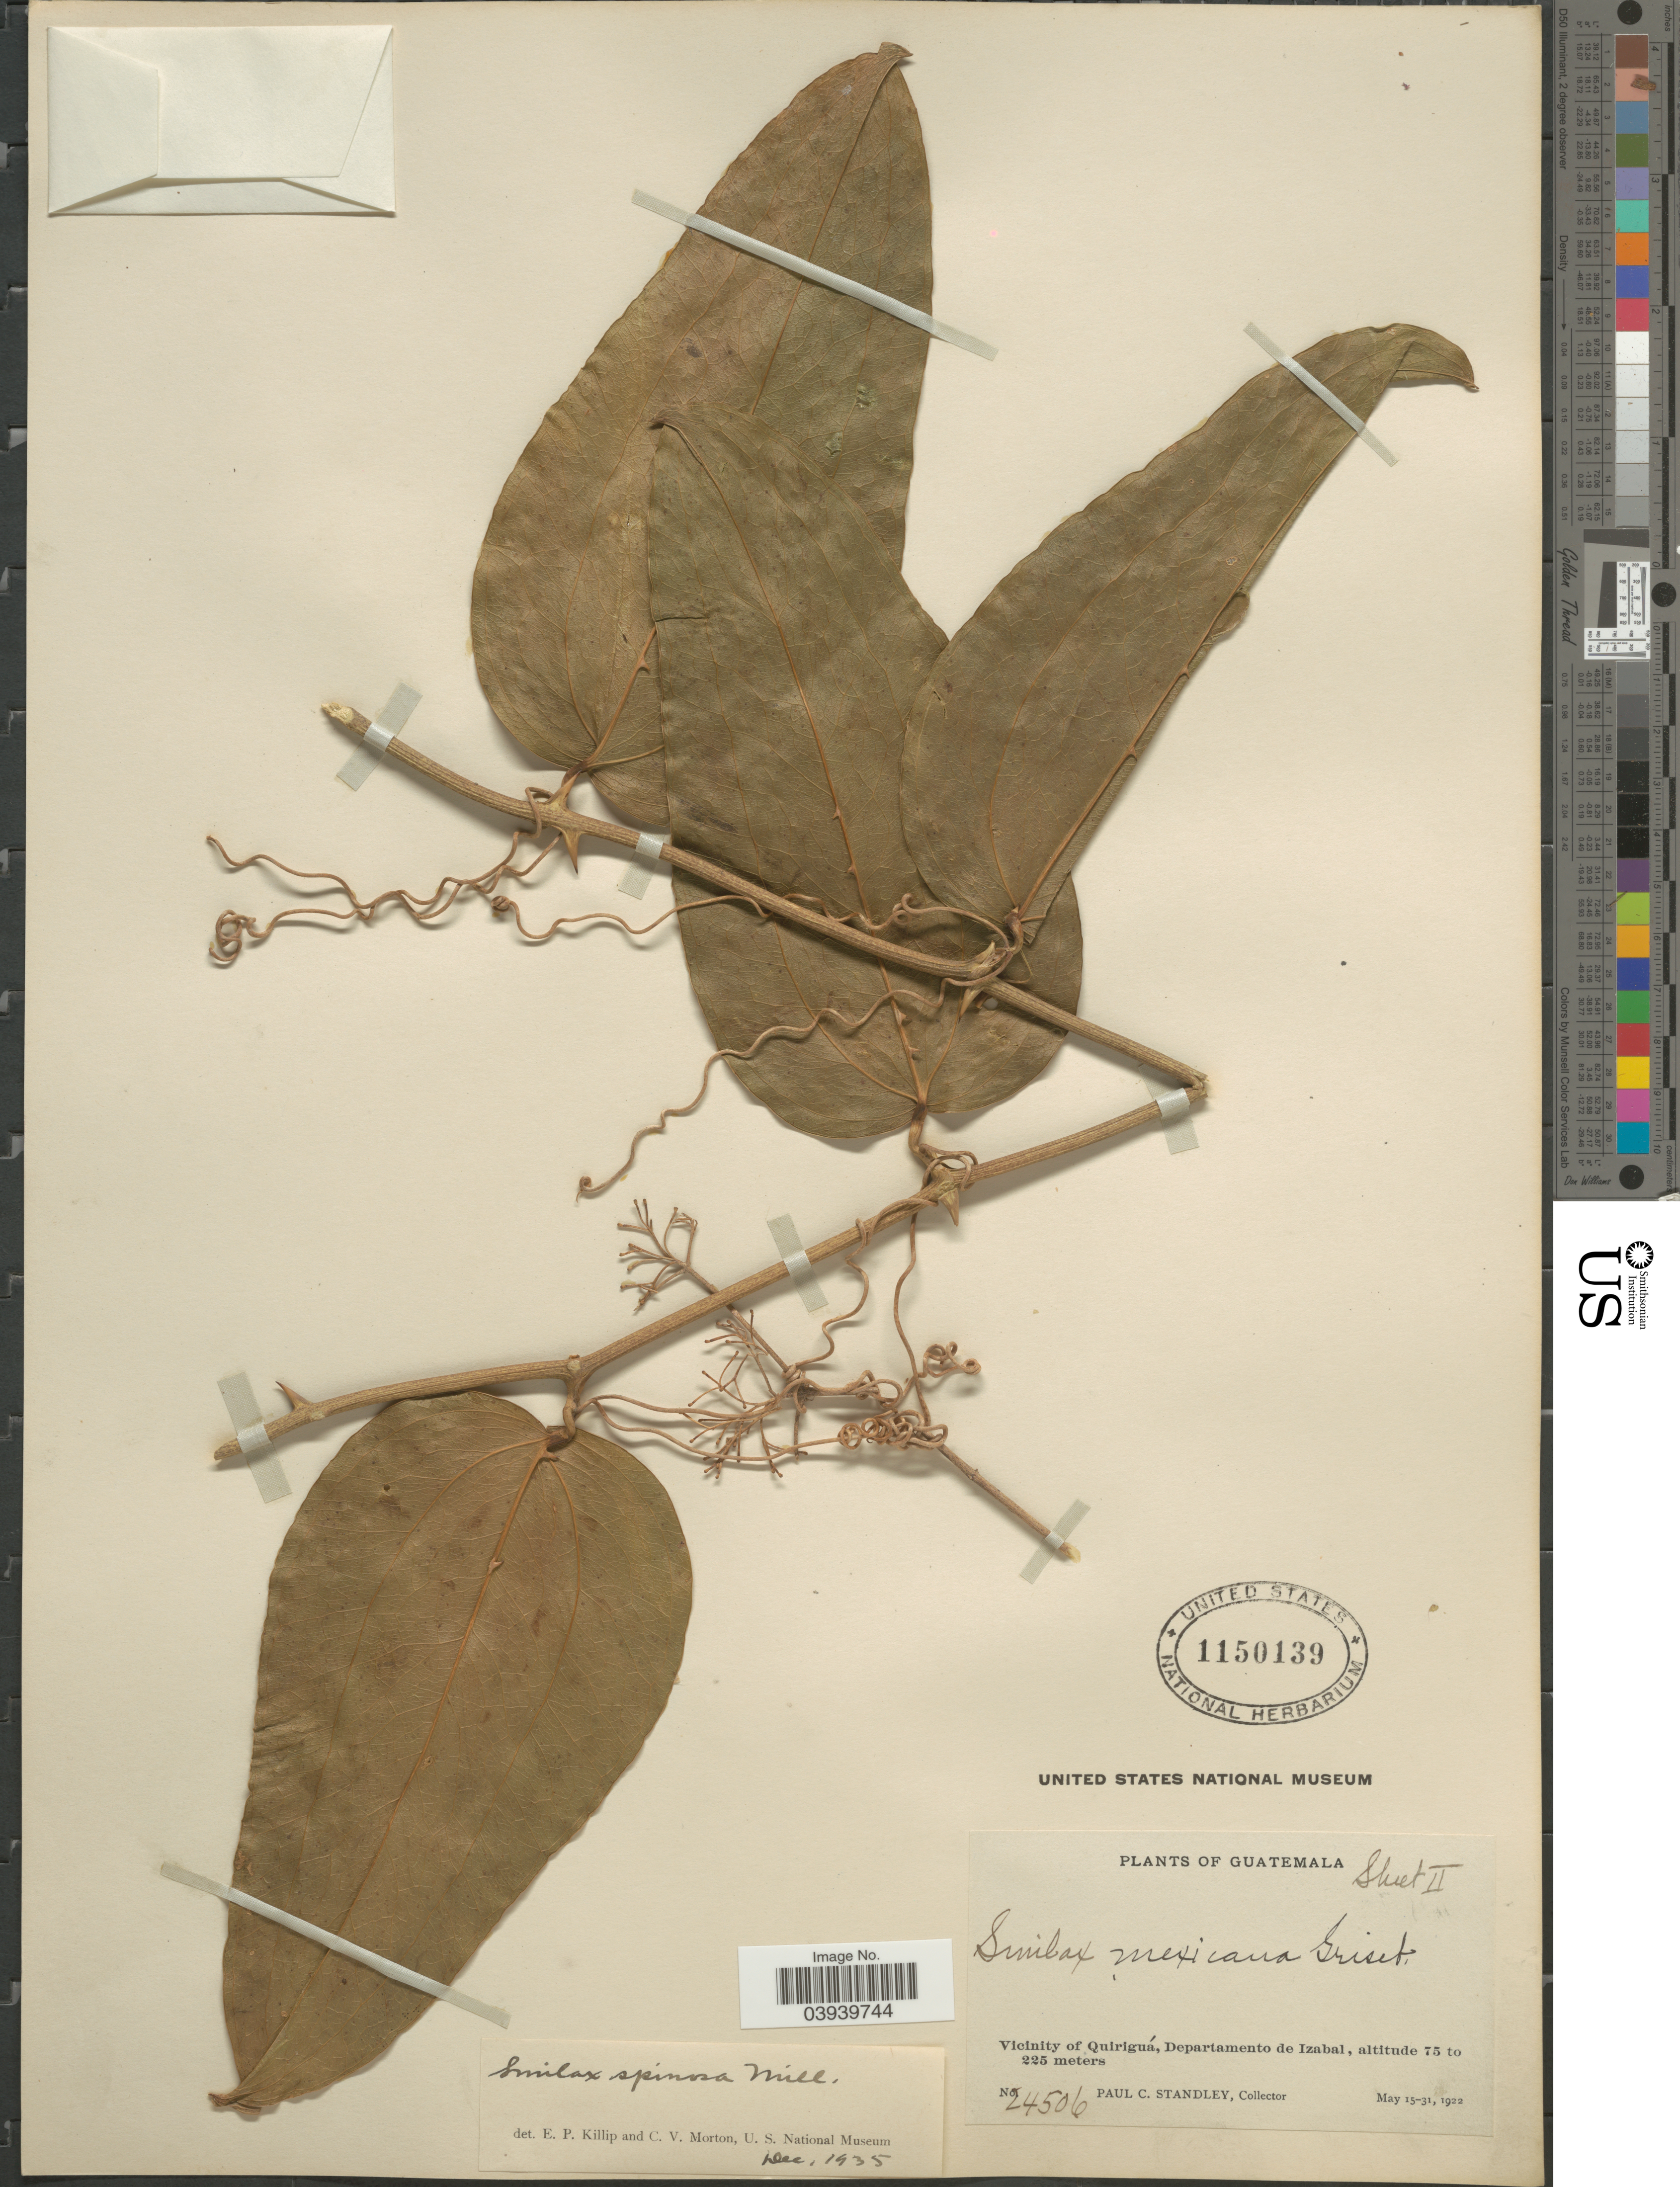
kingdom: Plantae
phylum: Tracheophyta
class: Liliopsida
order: Liliales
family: Smilacaceae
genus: Smilax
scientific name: Smilax spinosa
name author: Mill.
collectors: P. C. Standley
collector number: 24506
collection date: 1922-05-15/1922-05-31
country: Guatemala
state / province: Izabal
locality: Vicinity of Quiriguá, Departamento de Izabal.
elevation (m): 75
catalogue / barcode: US 1150139